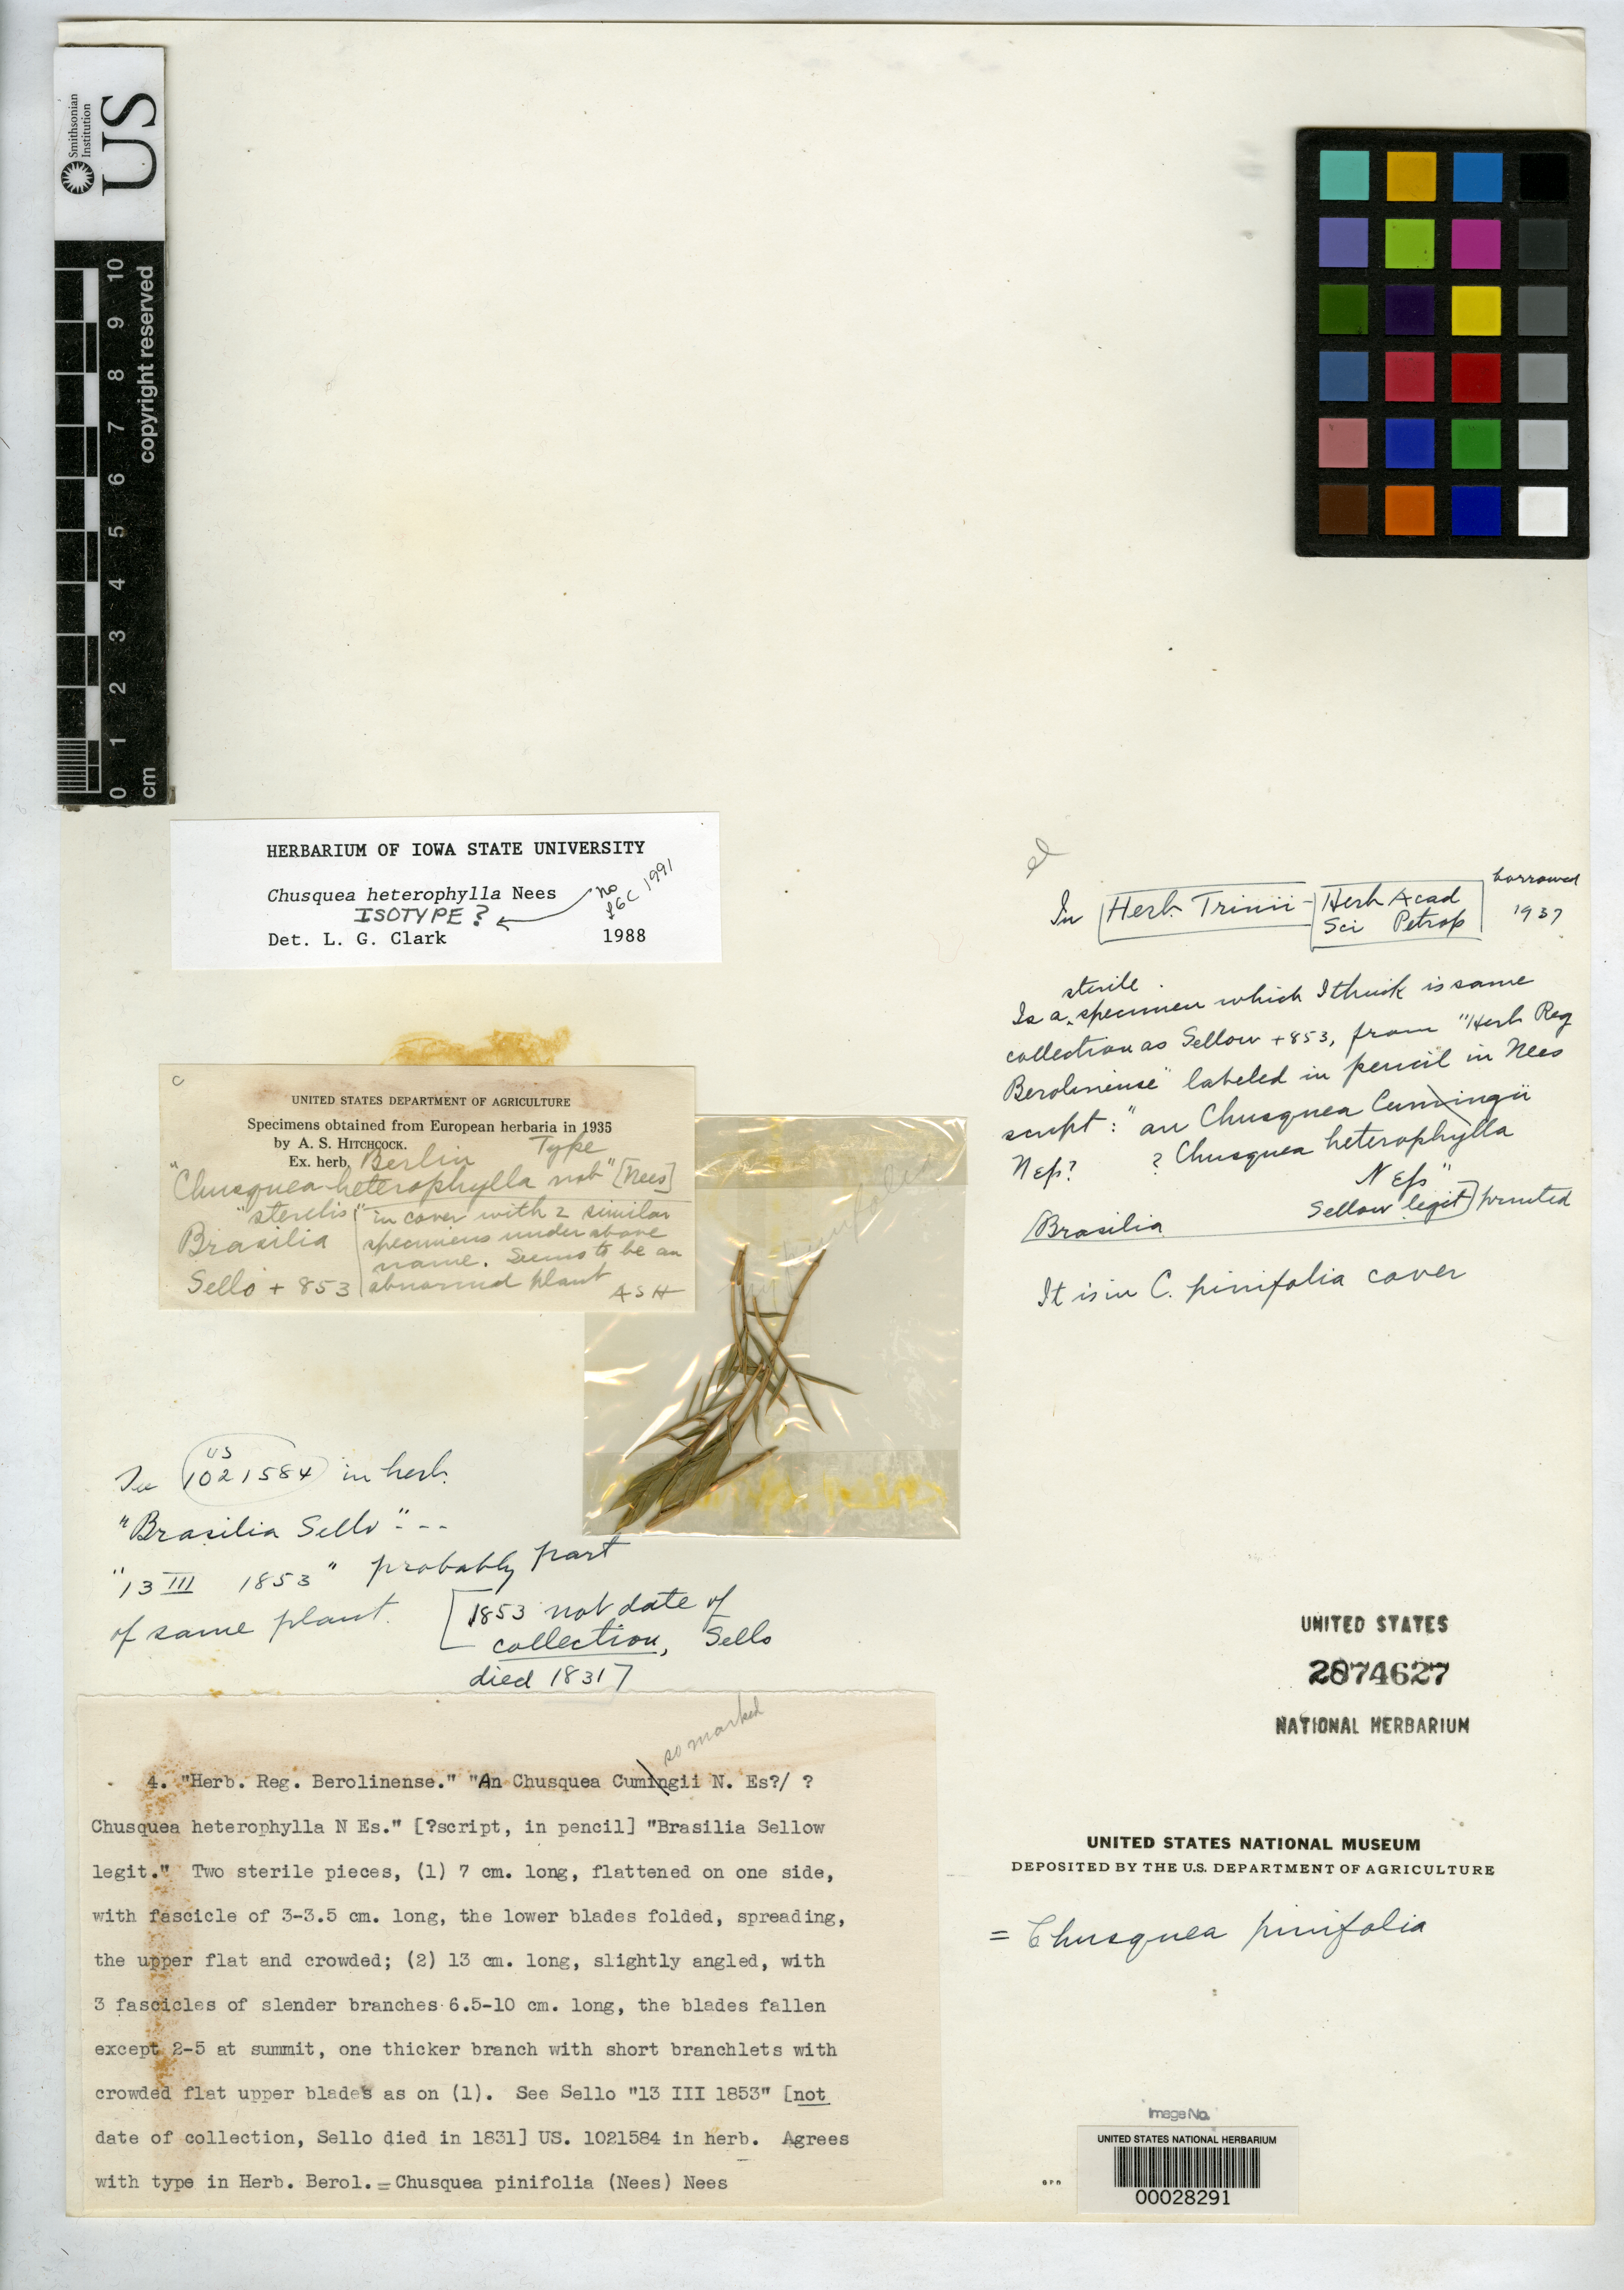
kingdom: Plantae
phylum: Tracheophyta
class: Liliopsida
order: Poales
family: Poaceae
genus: Chusquea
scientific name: Chusquea heterophylla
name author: Nees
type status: Isolectotype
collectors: F. Sellow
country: Brazil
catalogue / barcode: US 2874627